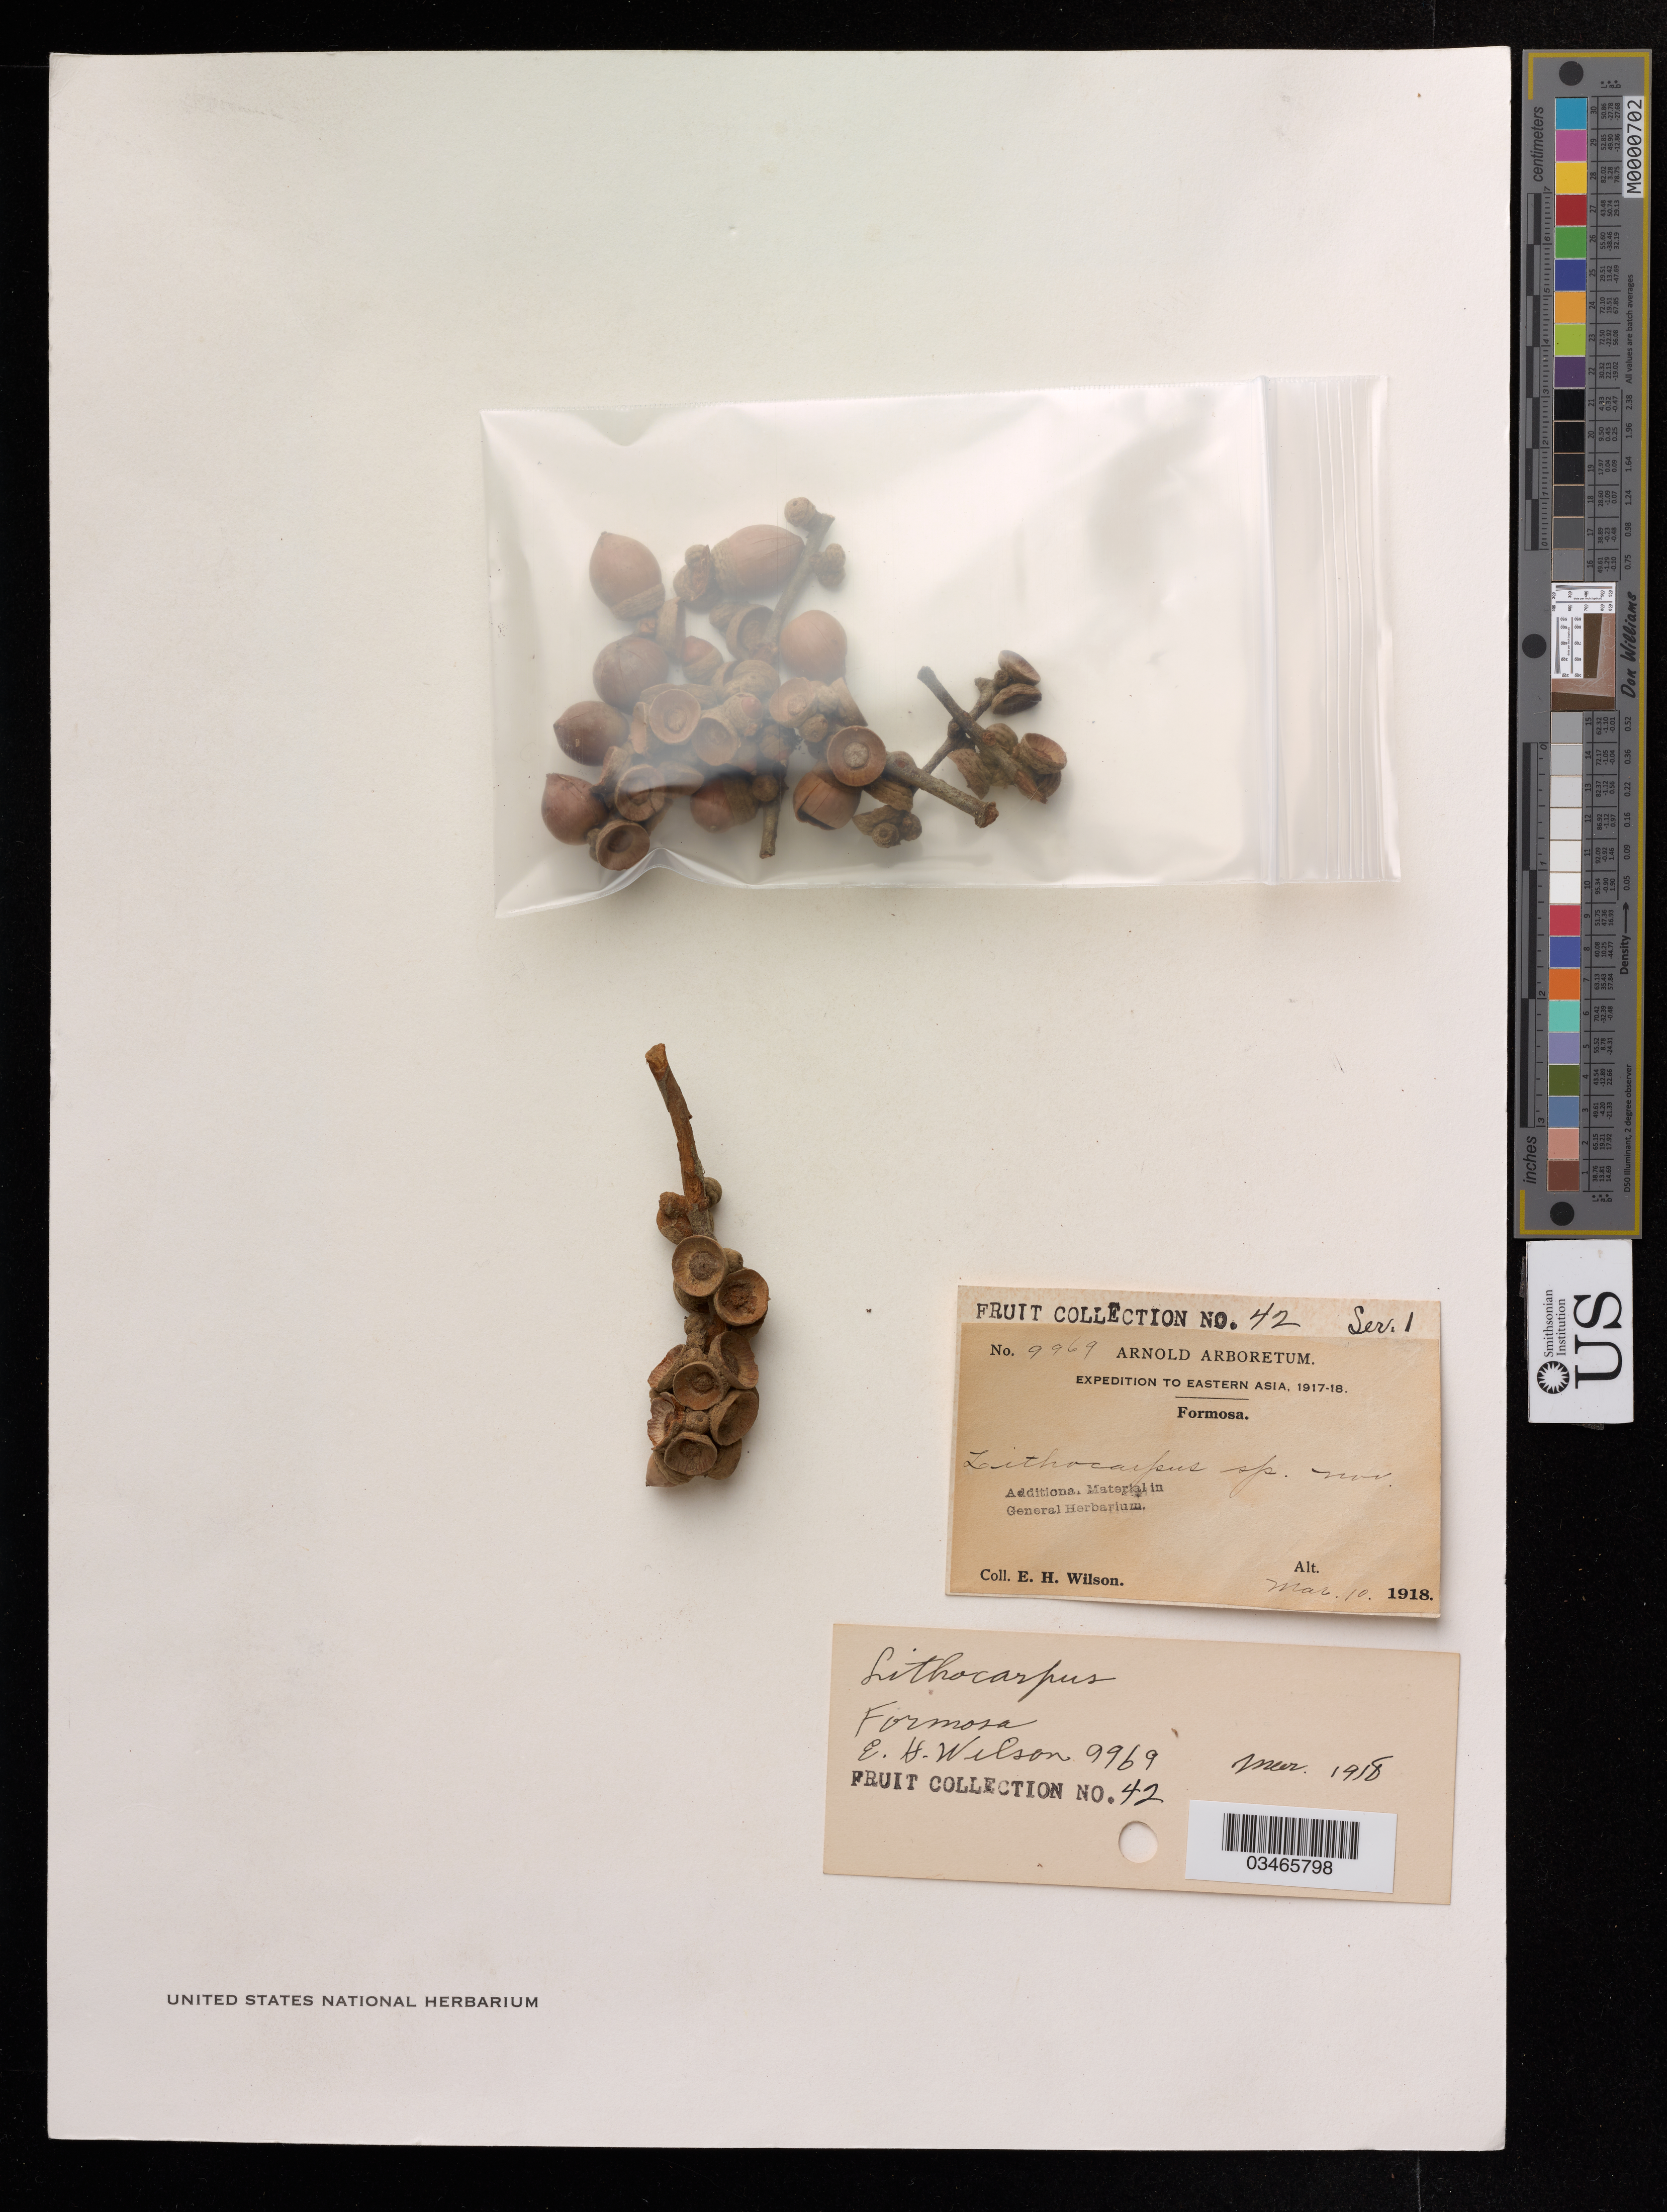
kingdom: Plantae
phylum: Tracheophyta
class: Magnoliopsida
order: Fagales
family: Fagaceae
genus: Lithocarpus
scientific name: Lithocarpus ternaticupulus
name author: (Hayata) Hayata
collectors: E. Wilson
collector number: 9969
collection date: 1918-03-10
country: Taiwan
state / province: Nantou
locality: Formosa. Side of Lake Candidius, prov Nanto.